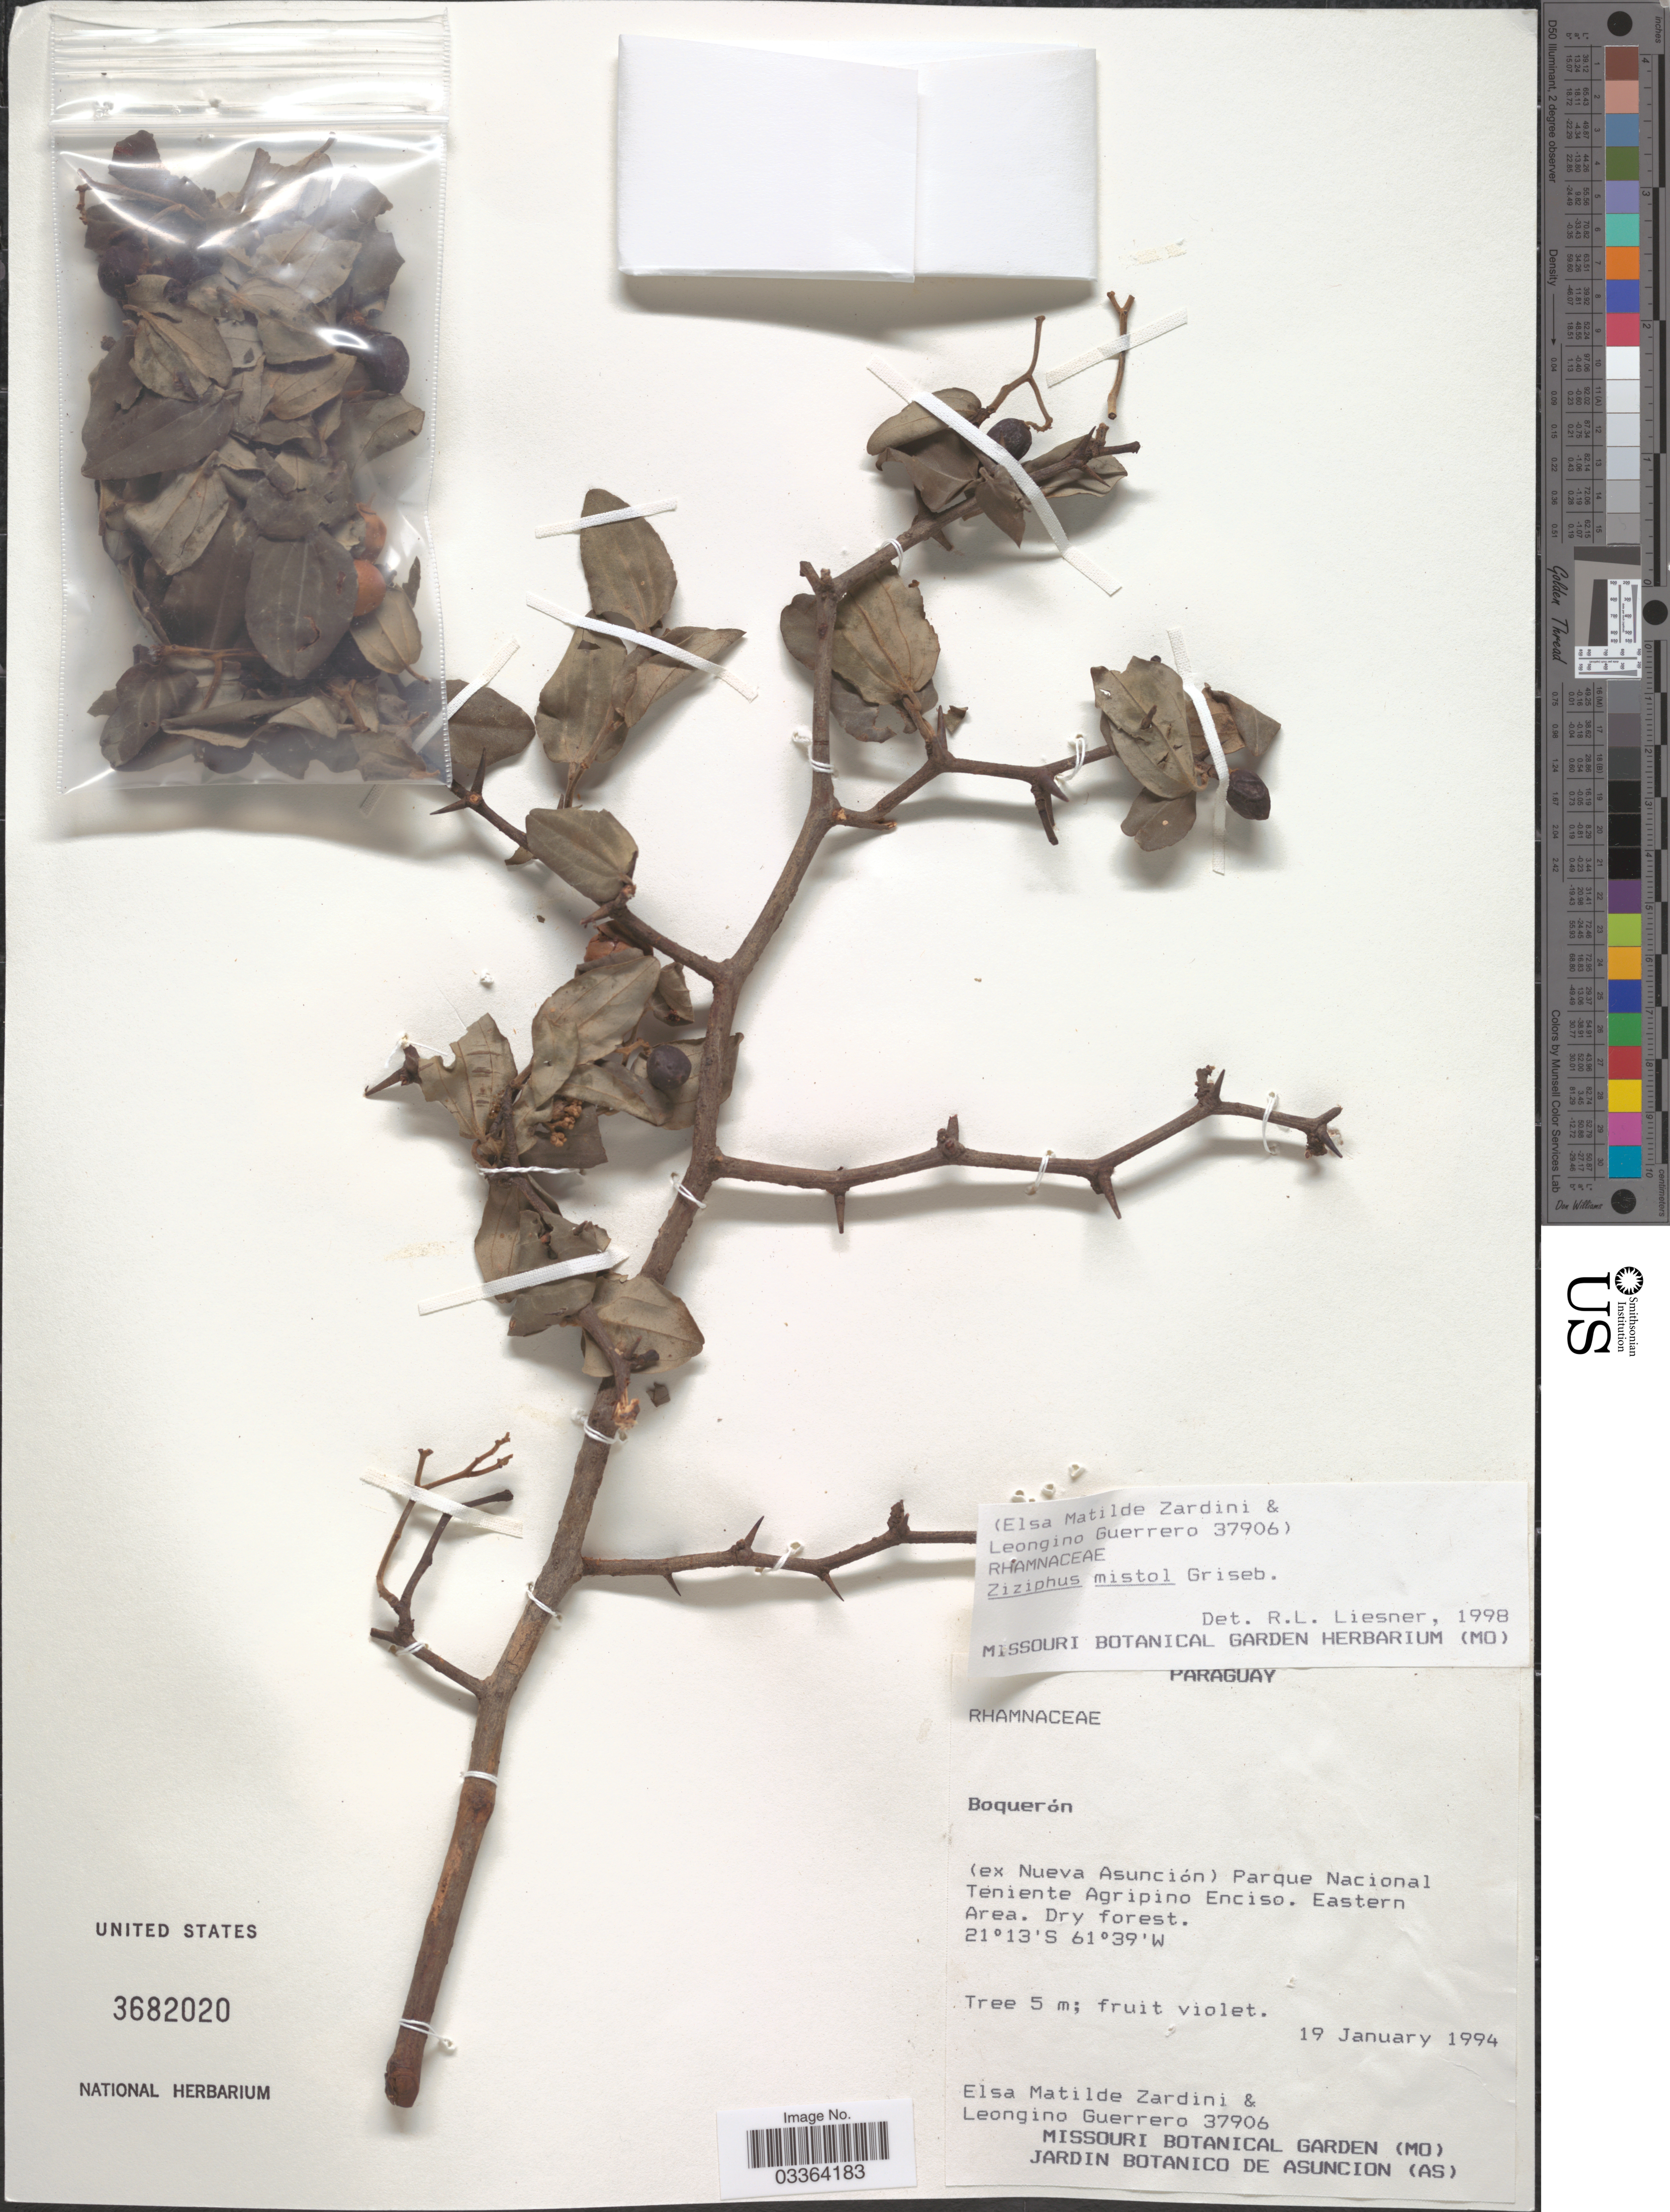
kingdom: Plantae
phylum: Tracheophyta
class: Magnoliopsida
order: Rosales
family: Rhamnaceae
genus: Sarcomphalus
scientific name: Sarcomphalus mistol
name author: (Griseb.) Hauenschild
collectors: E. M. Zardini & L. Guerrero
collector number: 37906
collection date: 1994-01-19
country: Paraguay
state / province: Boqueron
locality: (ex Nueva Asunción) Parque Nacional Téniente Agripino Enciso. Eastern Area.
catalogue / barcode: US 3682020